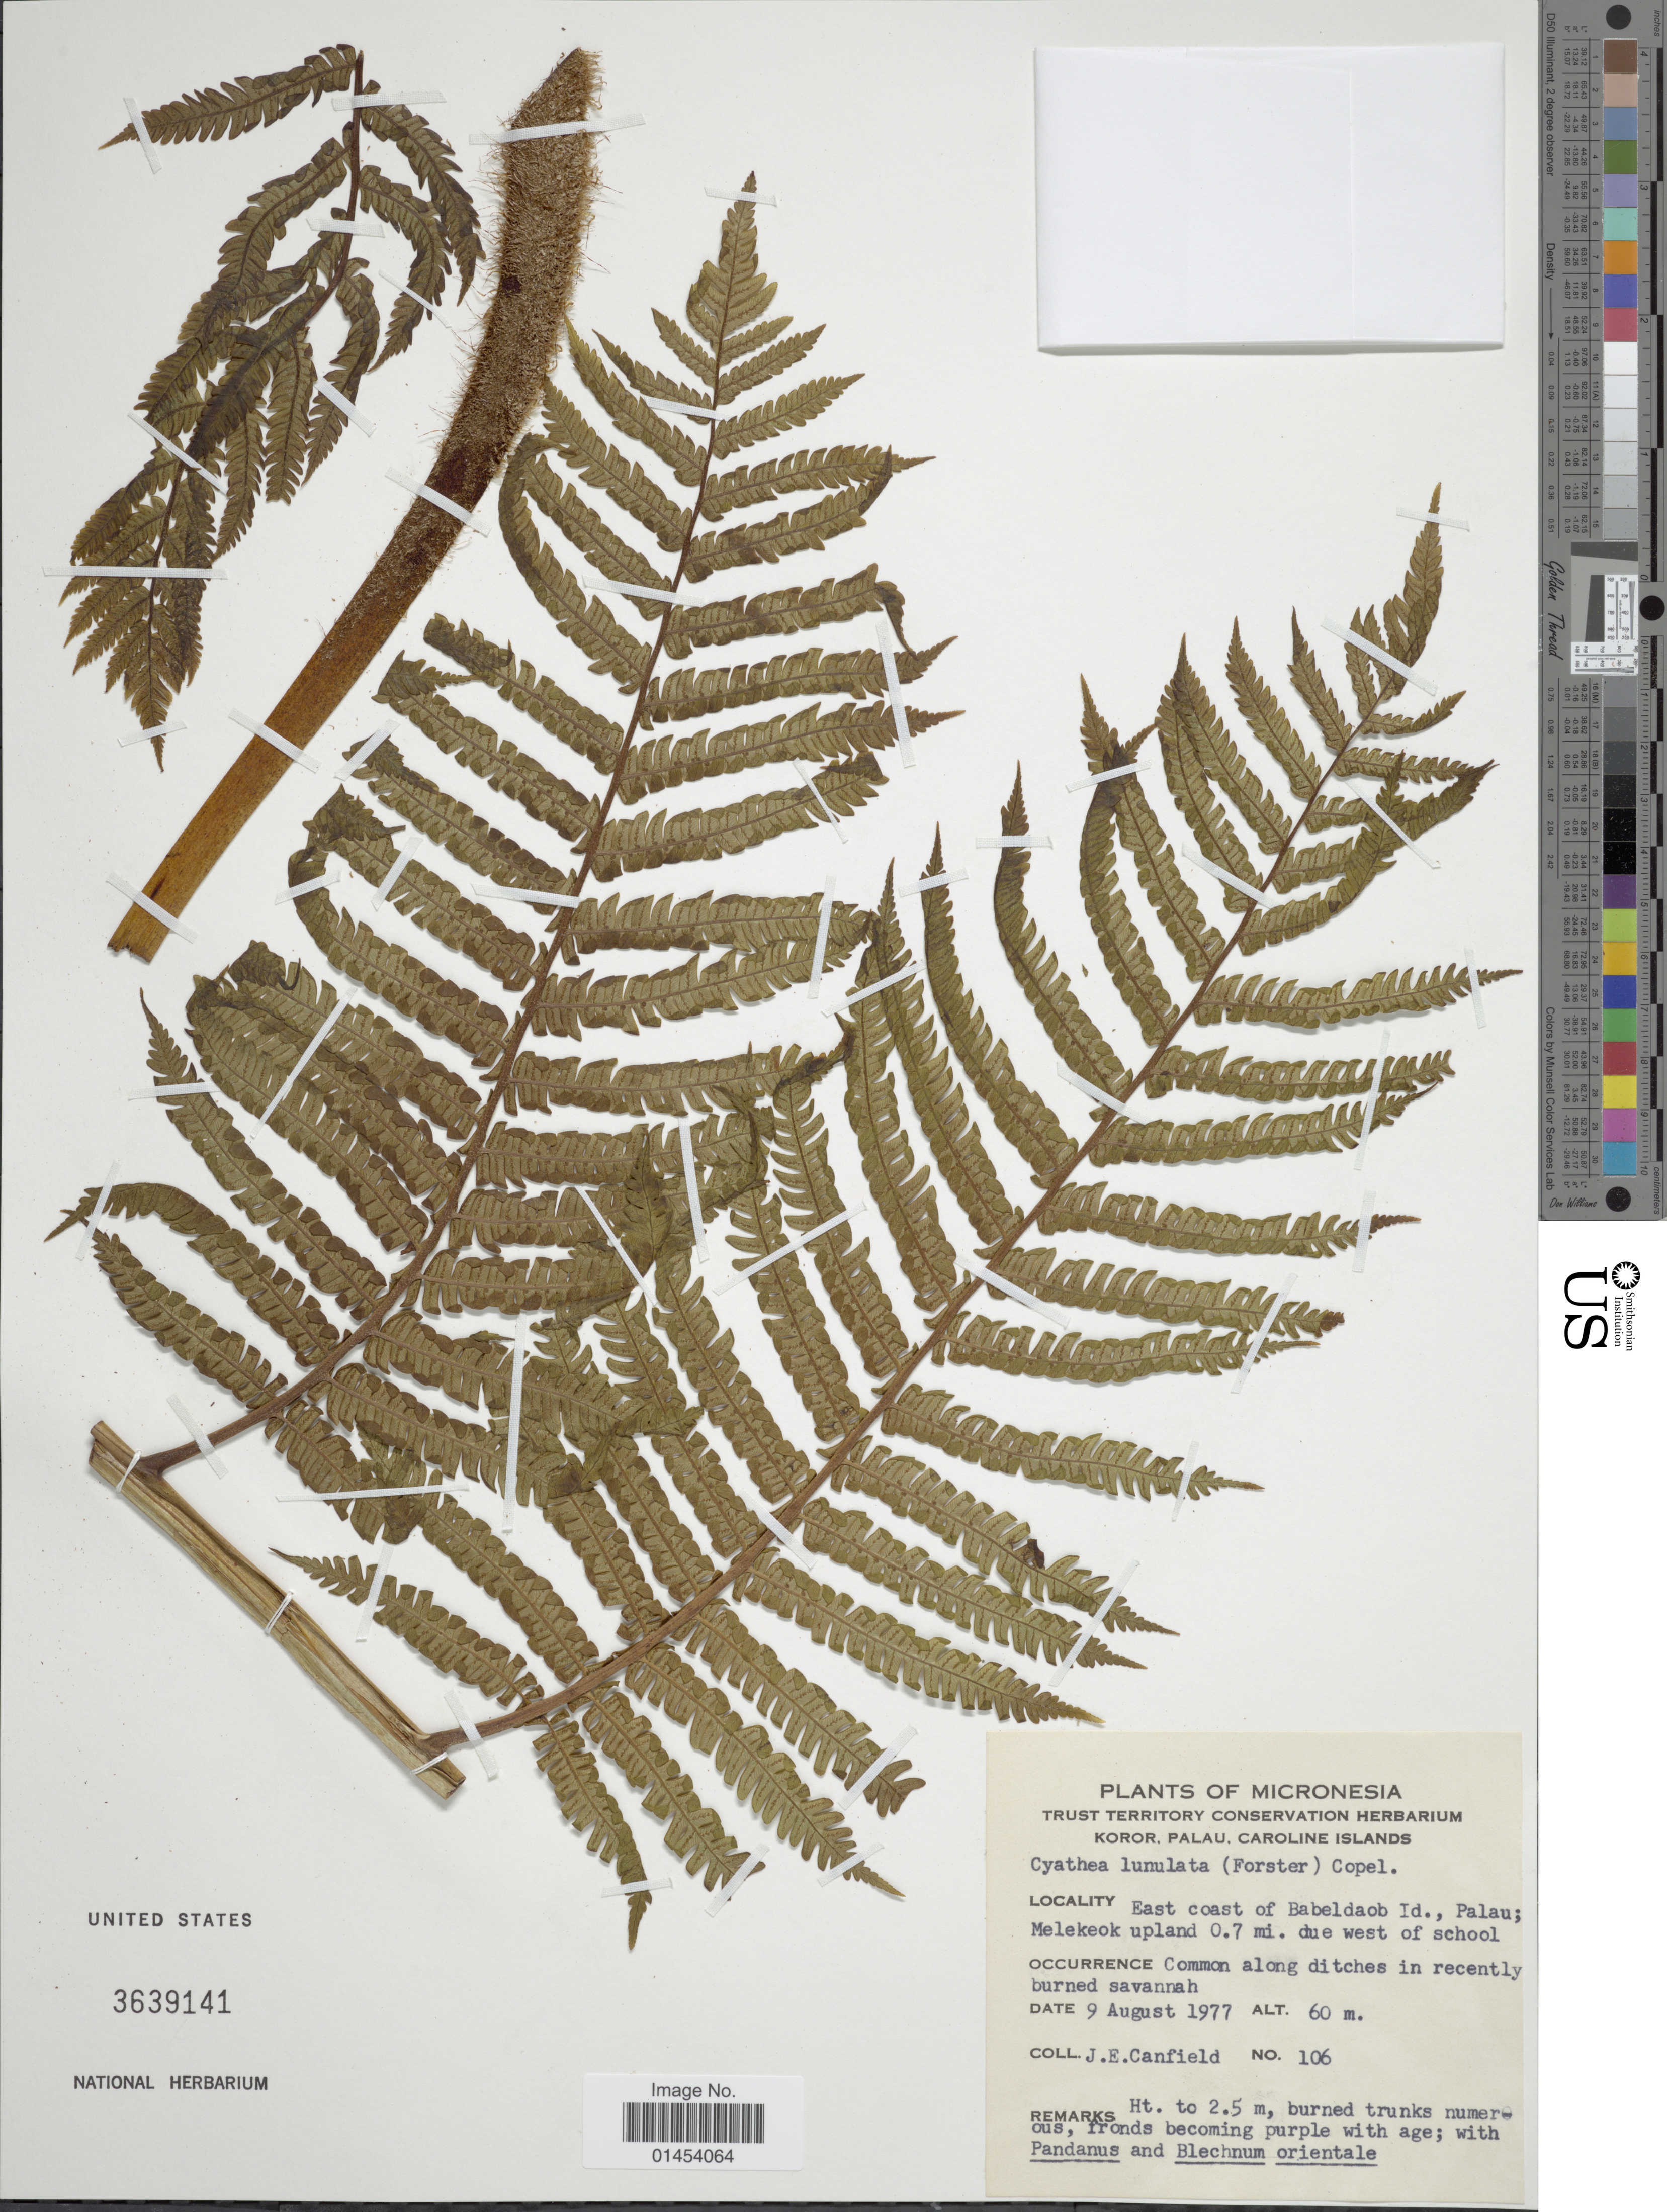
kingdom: Plantae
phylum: Tracheophyta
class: Polypodiopsida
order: Cyatheales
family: Cyatheaceae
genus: Cyathea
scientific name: Cyathea lunulata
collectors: J. E. Canfield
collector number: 106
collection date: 1977-08-09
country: Palau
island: Babeldaob [Babelthuap]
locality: Koror, Palau, Caroline Islands. East coast of babeldaob Id., Palau; Melekeok upland 0.7 mi. due west of school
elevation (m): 60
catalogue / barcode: US 3639141